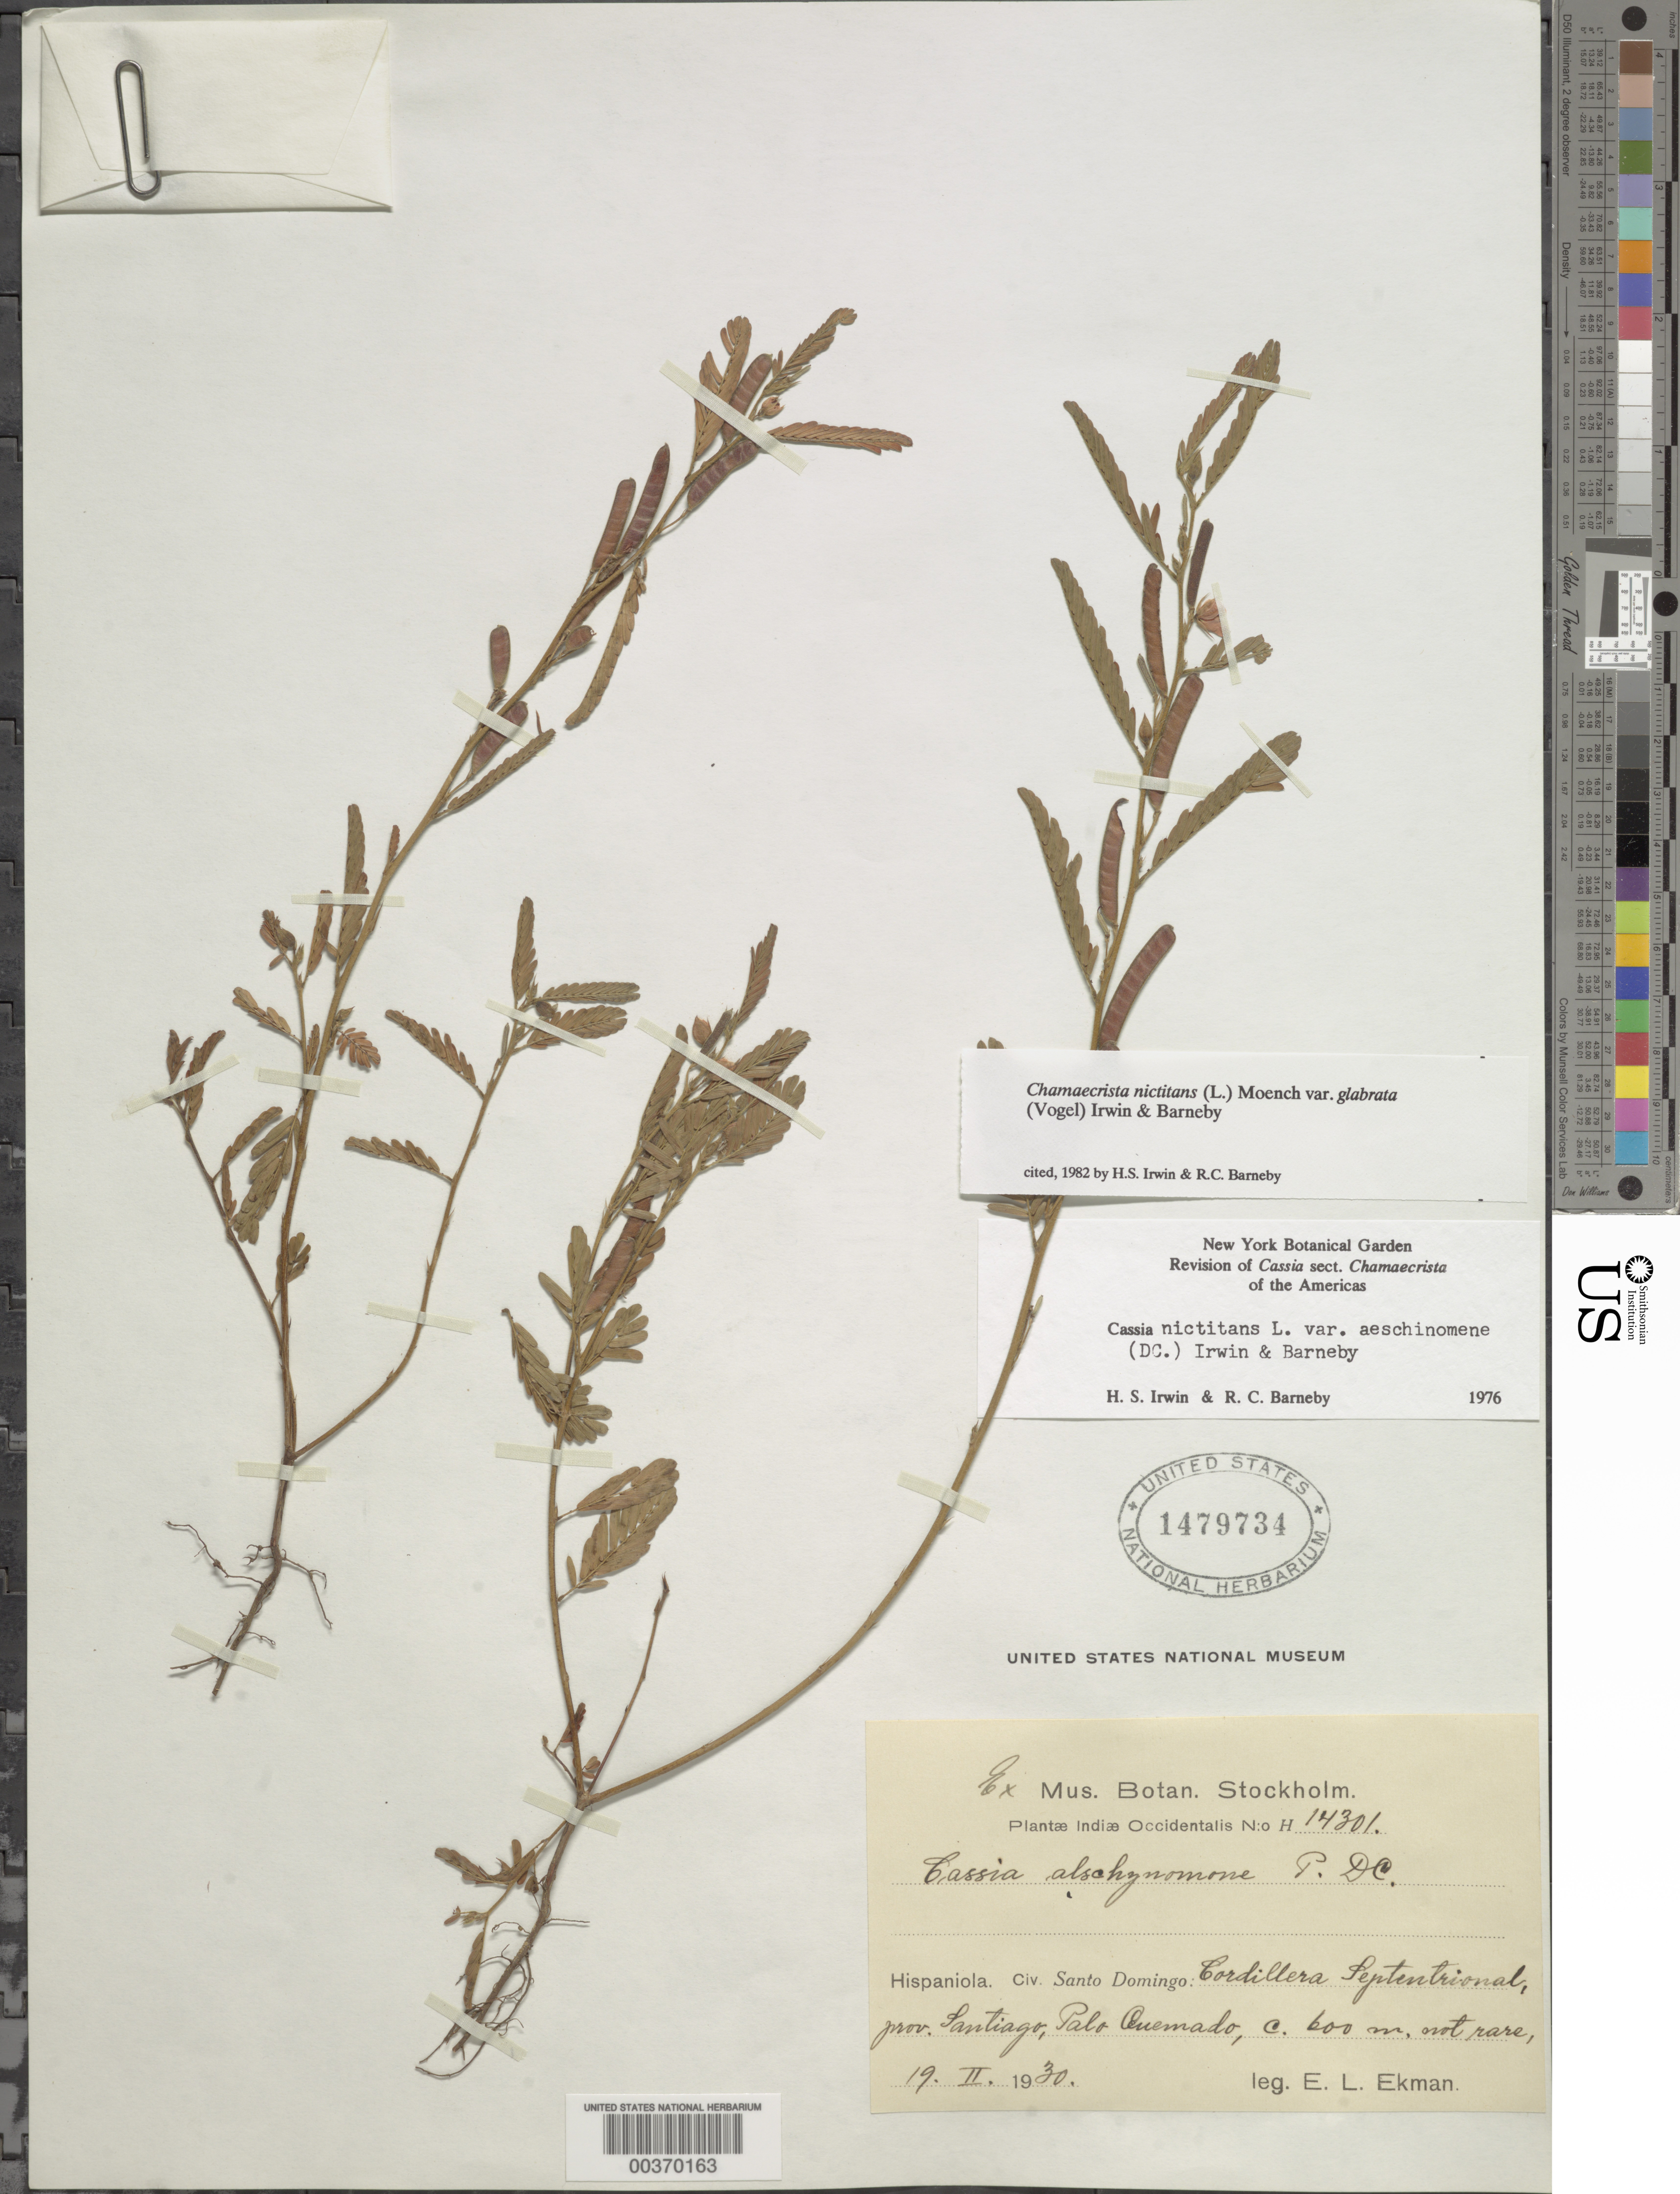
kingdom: Plantae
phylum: Tracheophyta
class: Magnoliopsida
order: Fabales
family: Fabaceae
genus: Chamaecrista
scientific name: Chamaecrista nictitans var. glabrata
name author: (Vogel) H.S. Irwin & Barneby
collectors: E. L. Ekman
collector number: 14301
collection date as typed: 19 Feb 1930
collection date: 1930-02-19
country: Dominican Republic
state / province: Santiago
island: Hispaniola Island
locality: Cordillera septentrional; palo quemado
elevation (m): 600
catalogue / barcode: US 1479734